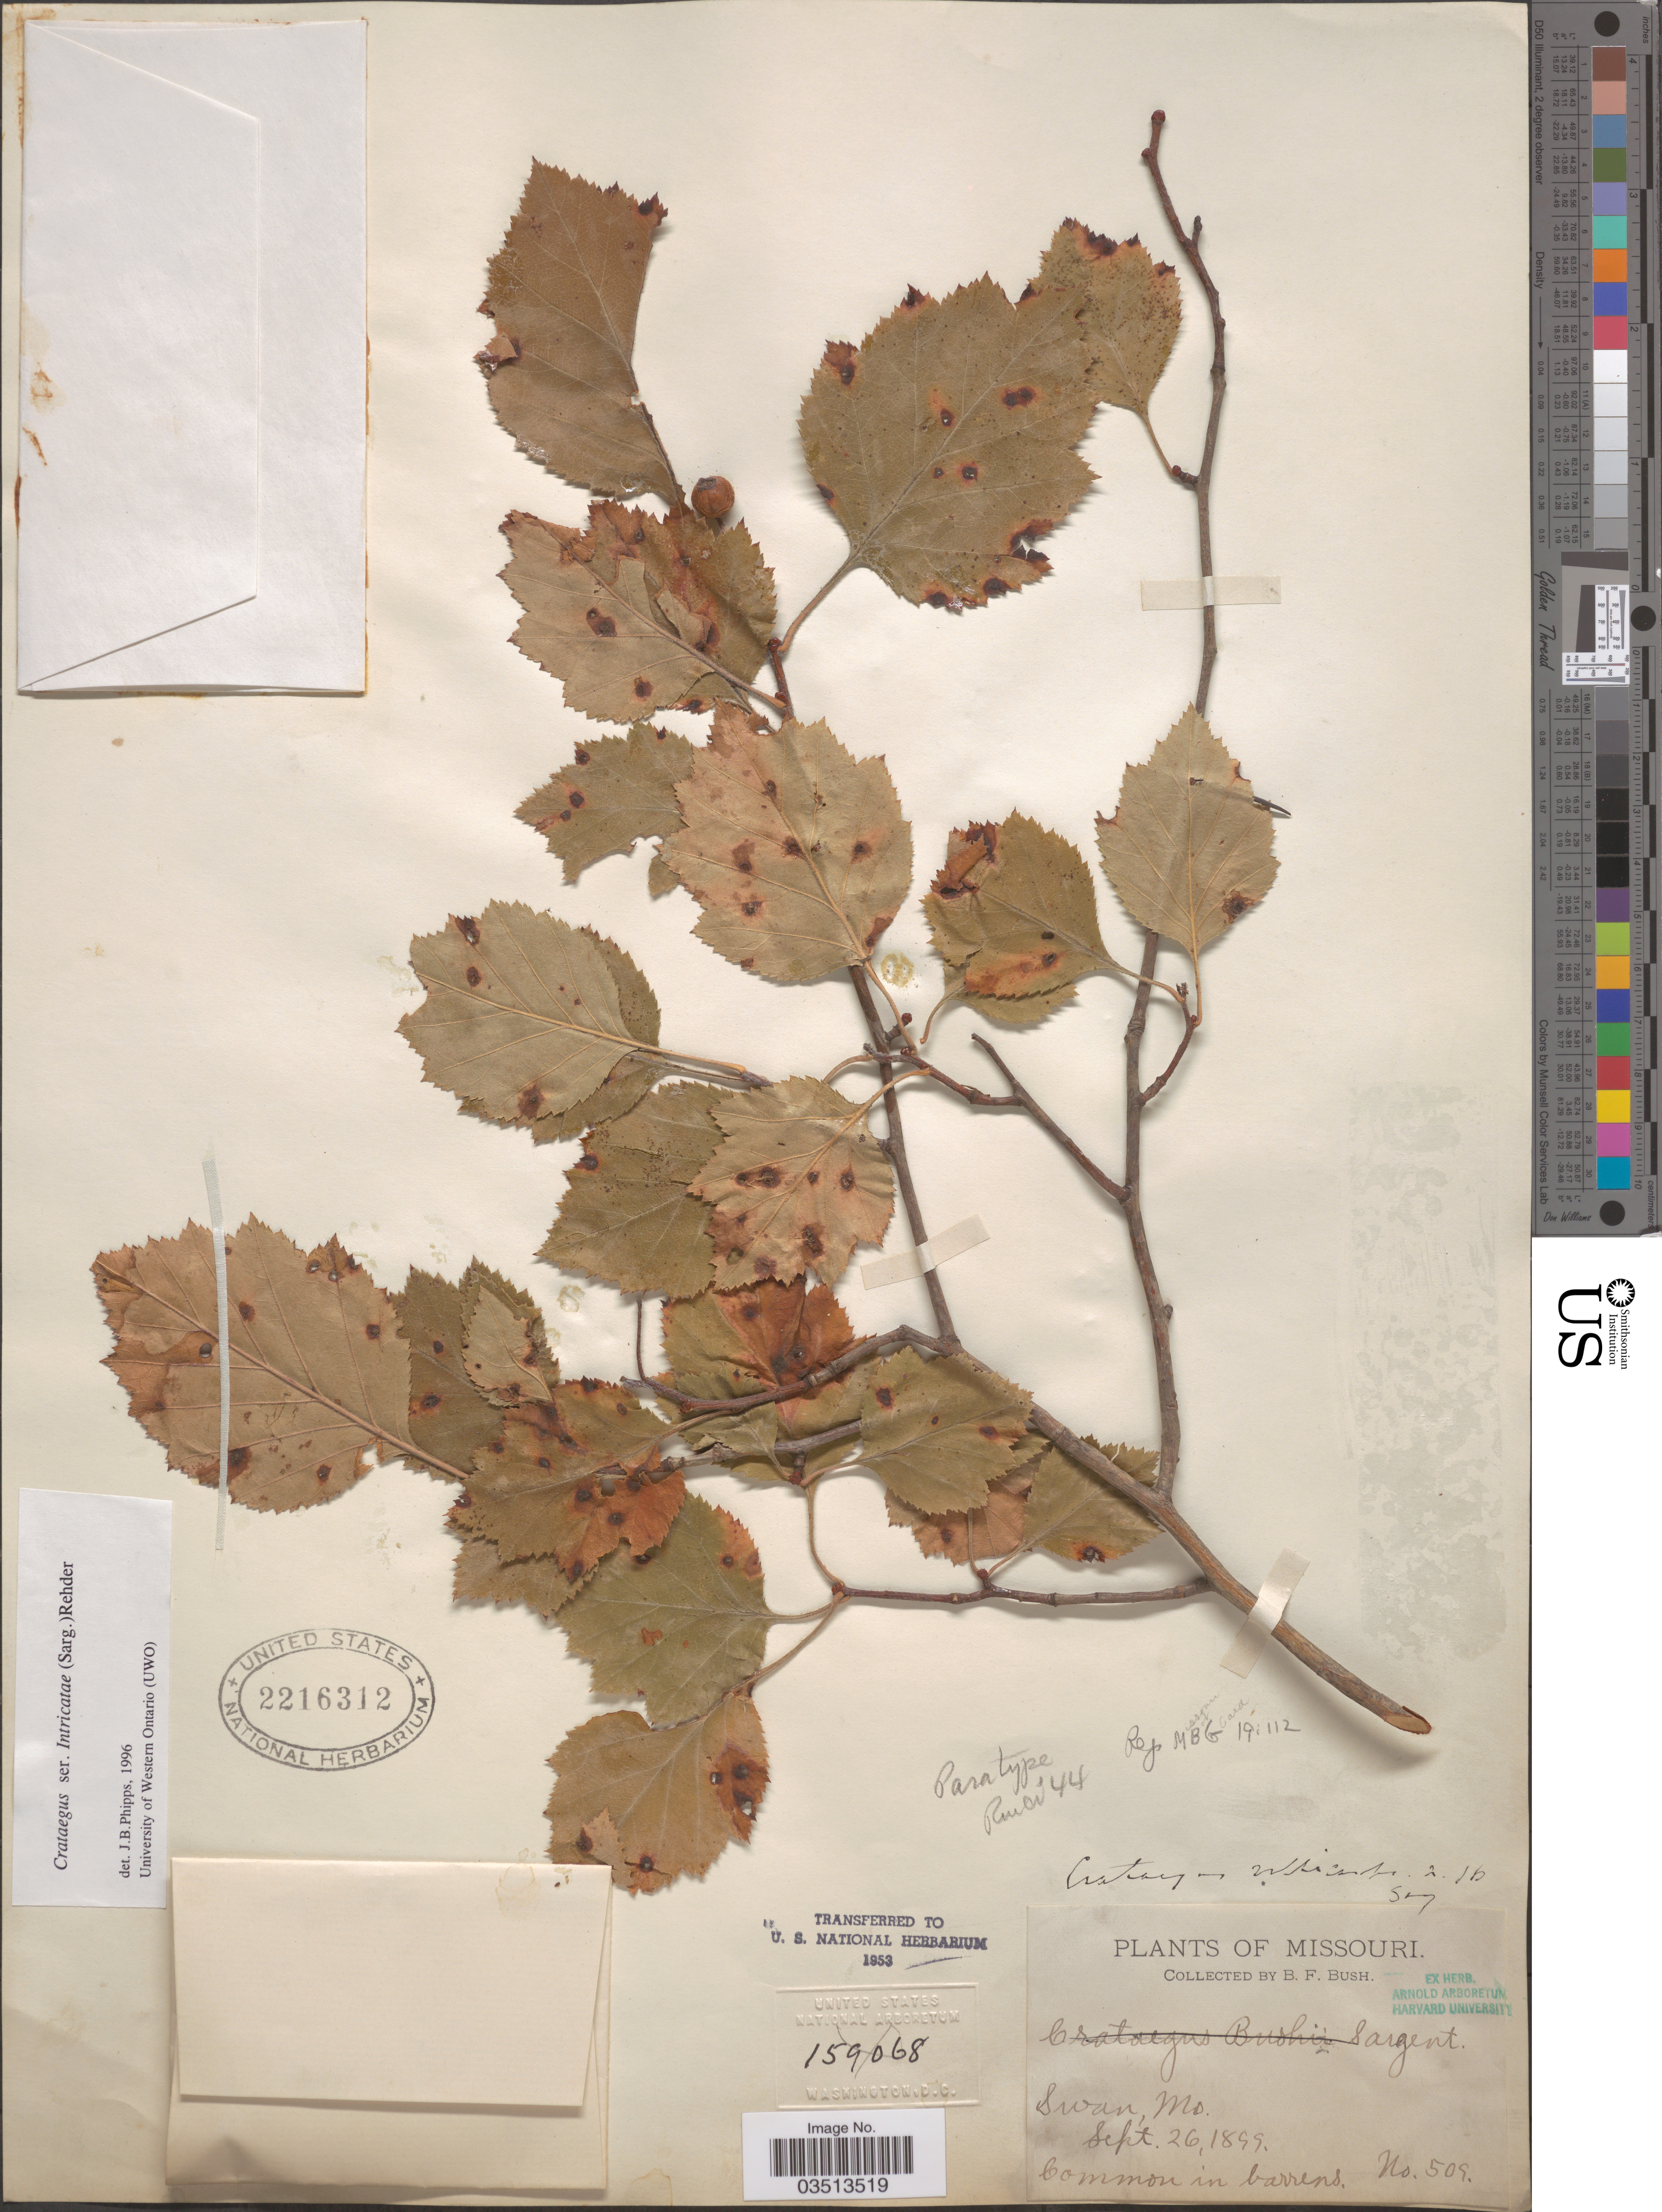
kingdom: Plantae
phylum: Tracheophyta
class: Magnoliopsida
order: Rosales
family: Rosaceae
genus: Crataegus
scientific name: Crataegus biltmoreana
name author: Beadle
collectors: B. F. Bush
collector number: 509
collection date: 1899-09-26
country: United States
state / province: Missouri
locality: Swan, Mo.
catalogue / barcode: US 2216312